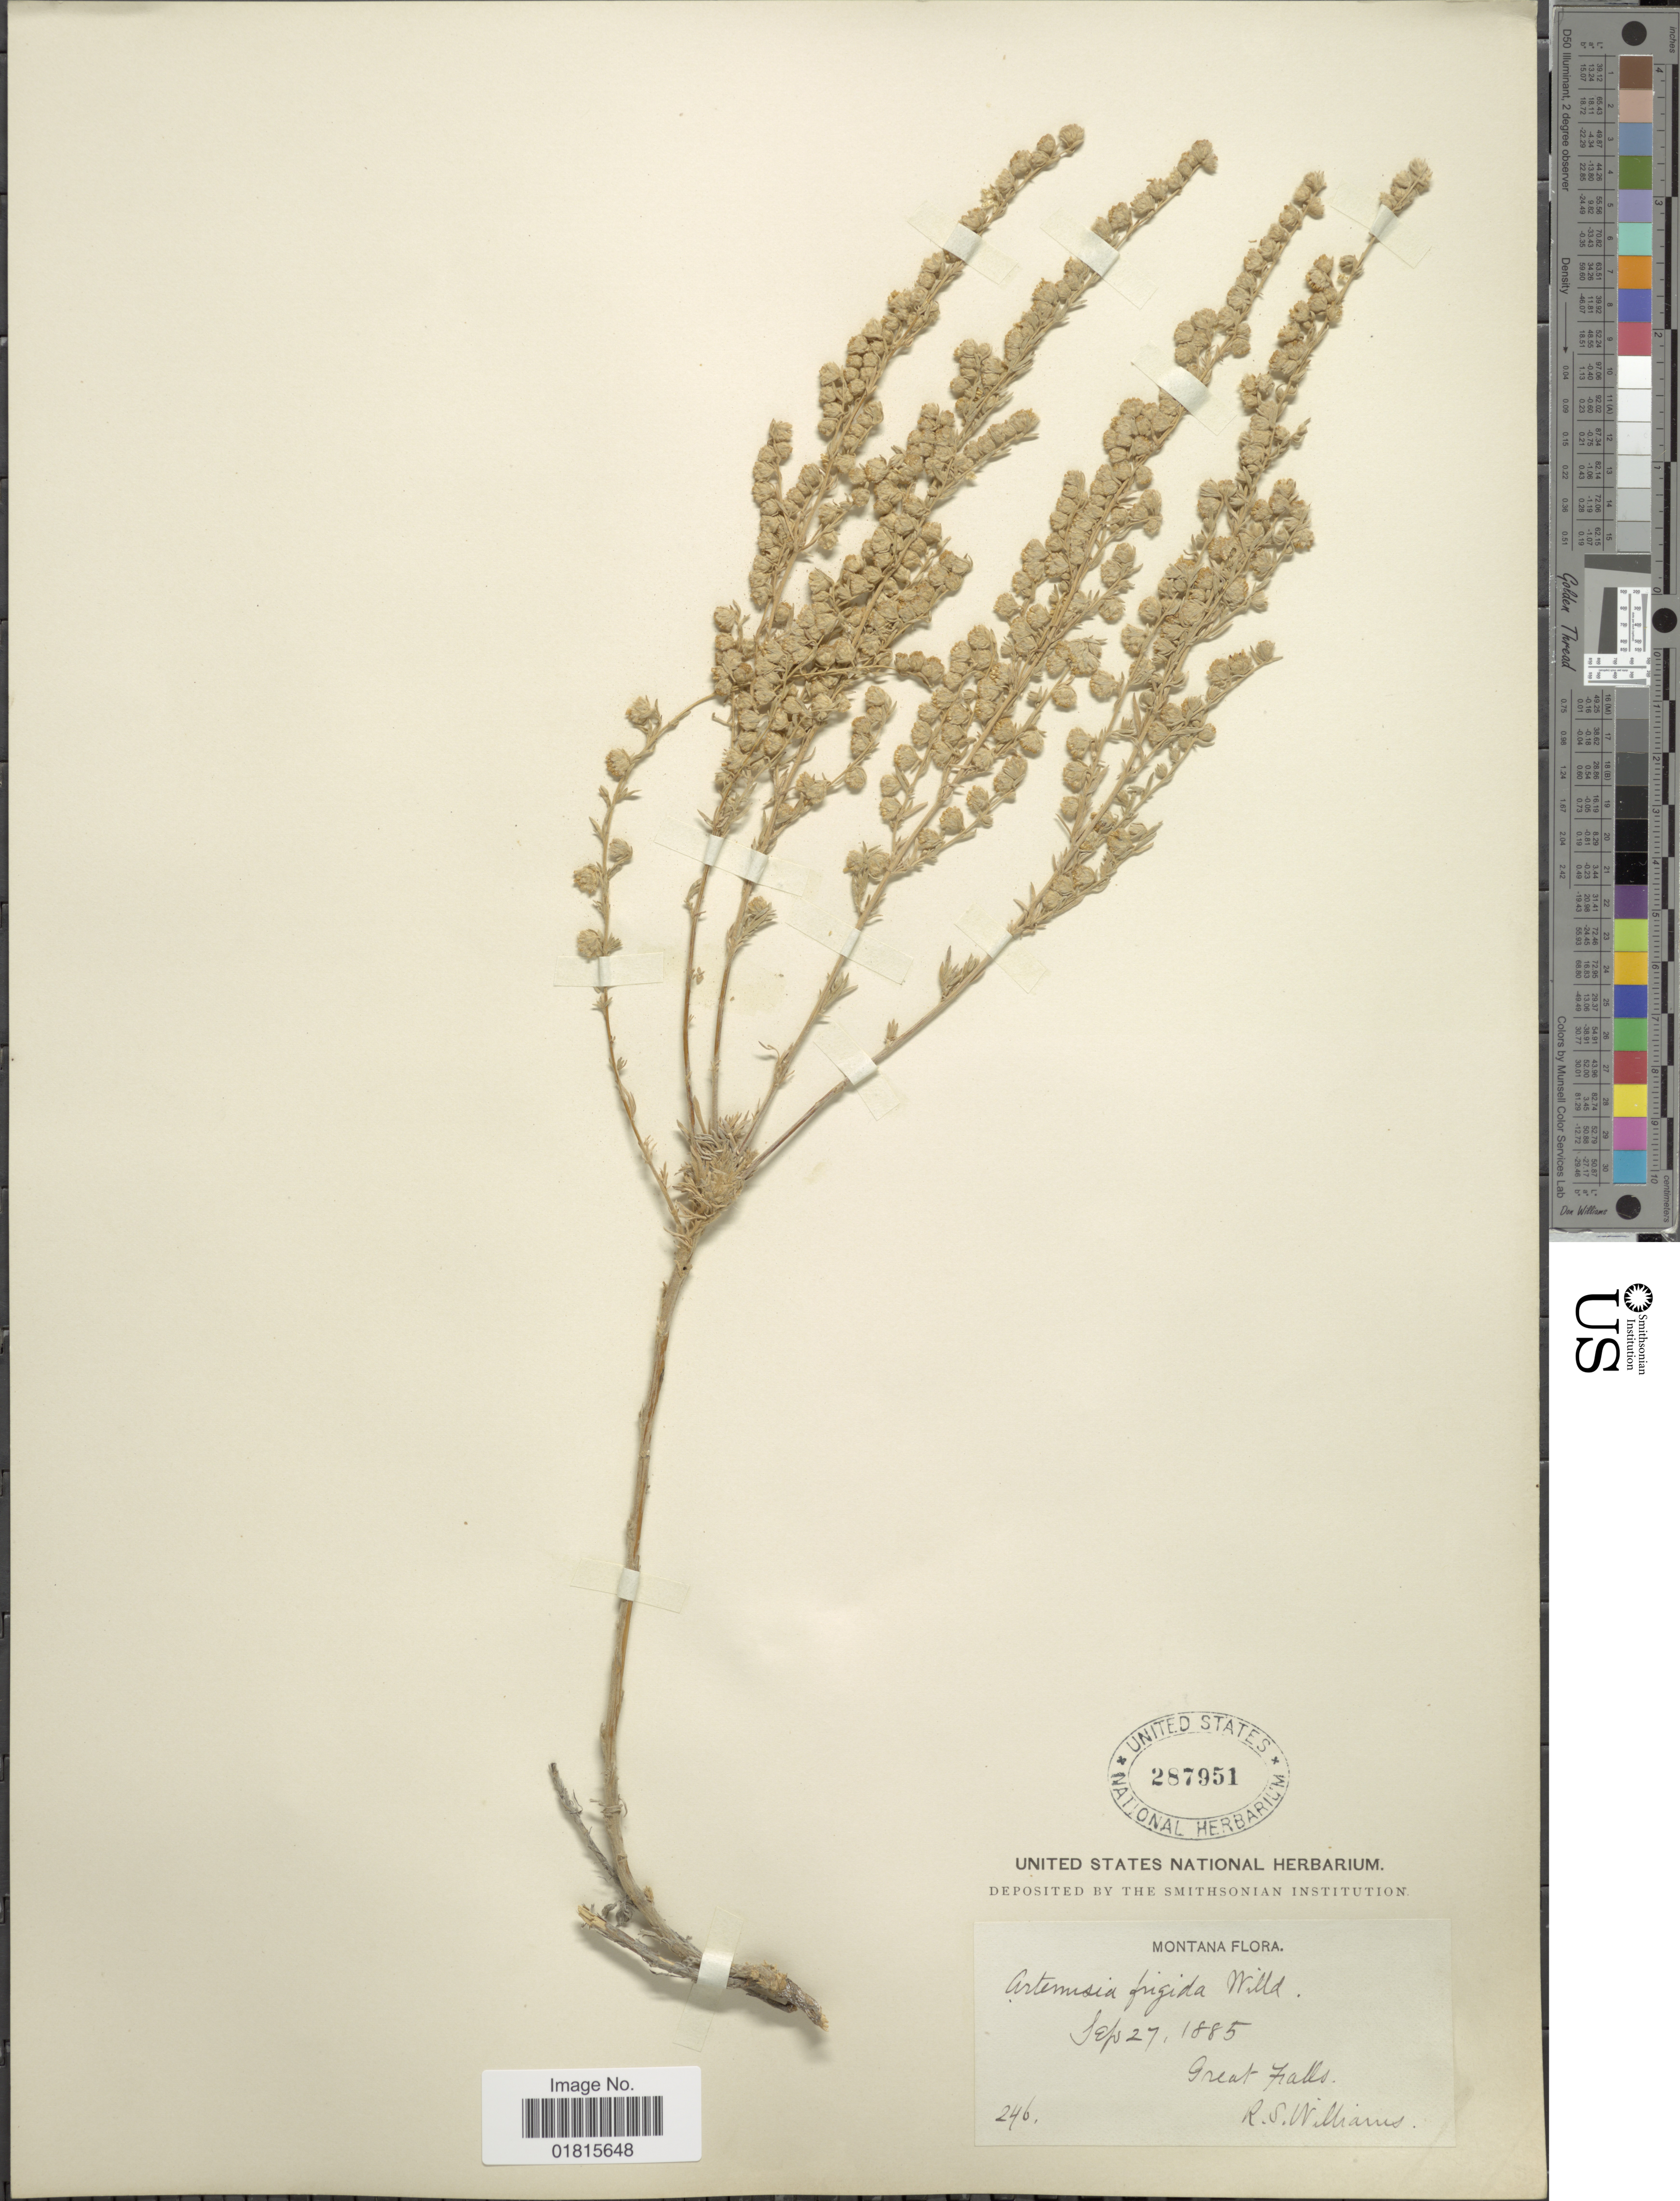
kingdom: Plantae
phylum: Tracheophyta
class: Magnoliopsida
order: Asterales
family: Asteraceae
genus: Artemisia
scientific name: Artemisia frigida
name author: Willd.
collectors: R. S. Williams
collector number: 246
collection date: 1885-09-27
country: United States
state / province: Montana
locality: Great Falls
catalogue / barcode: US 287951